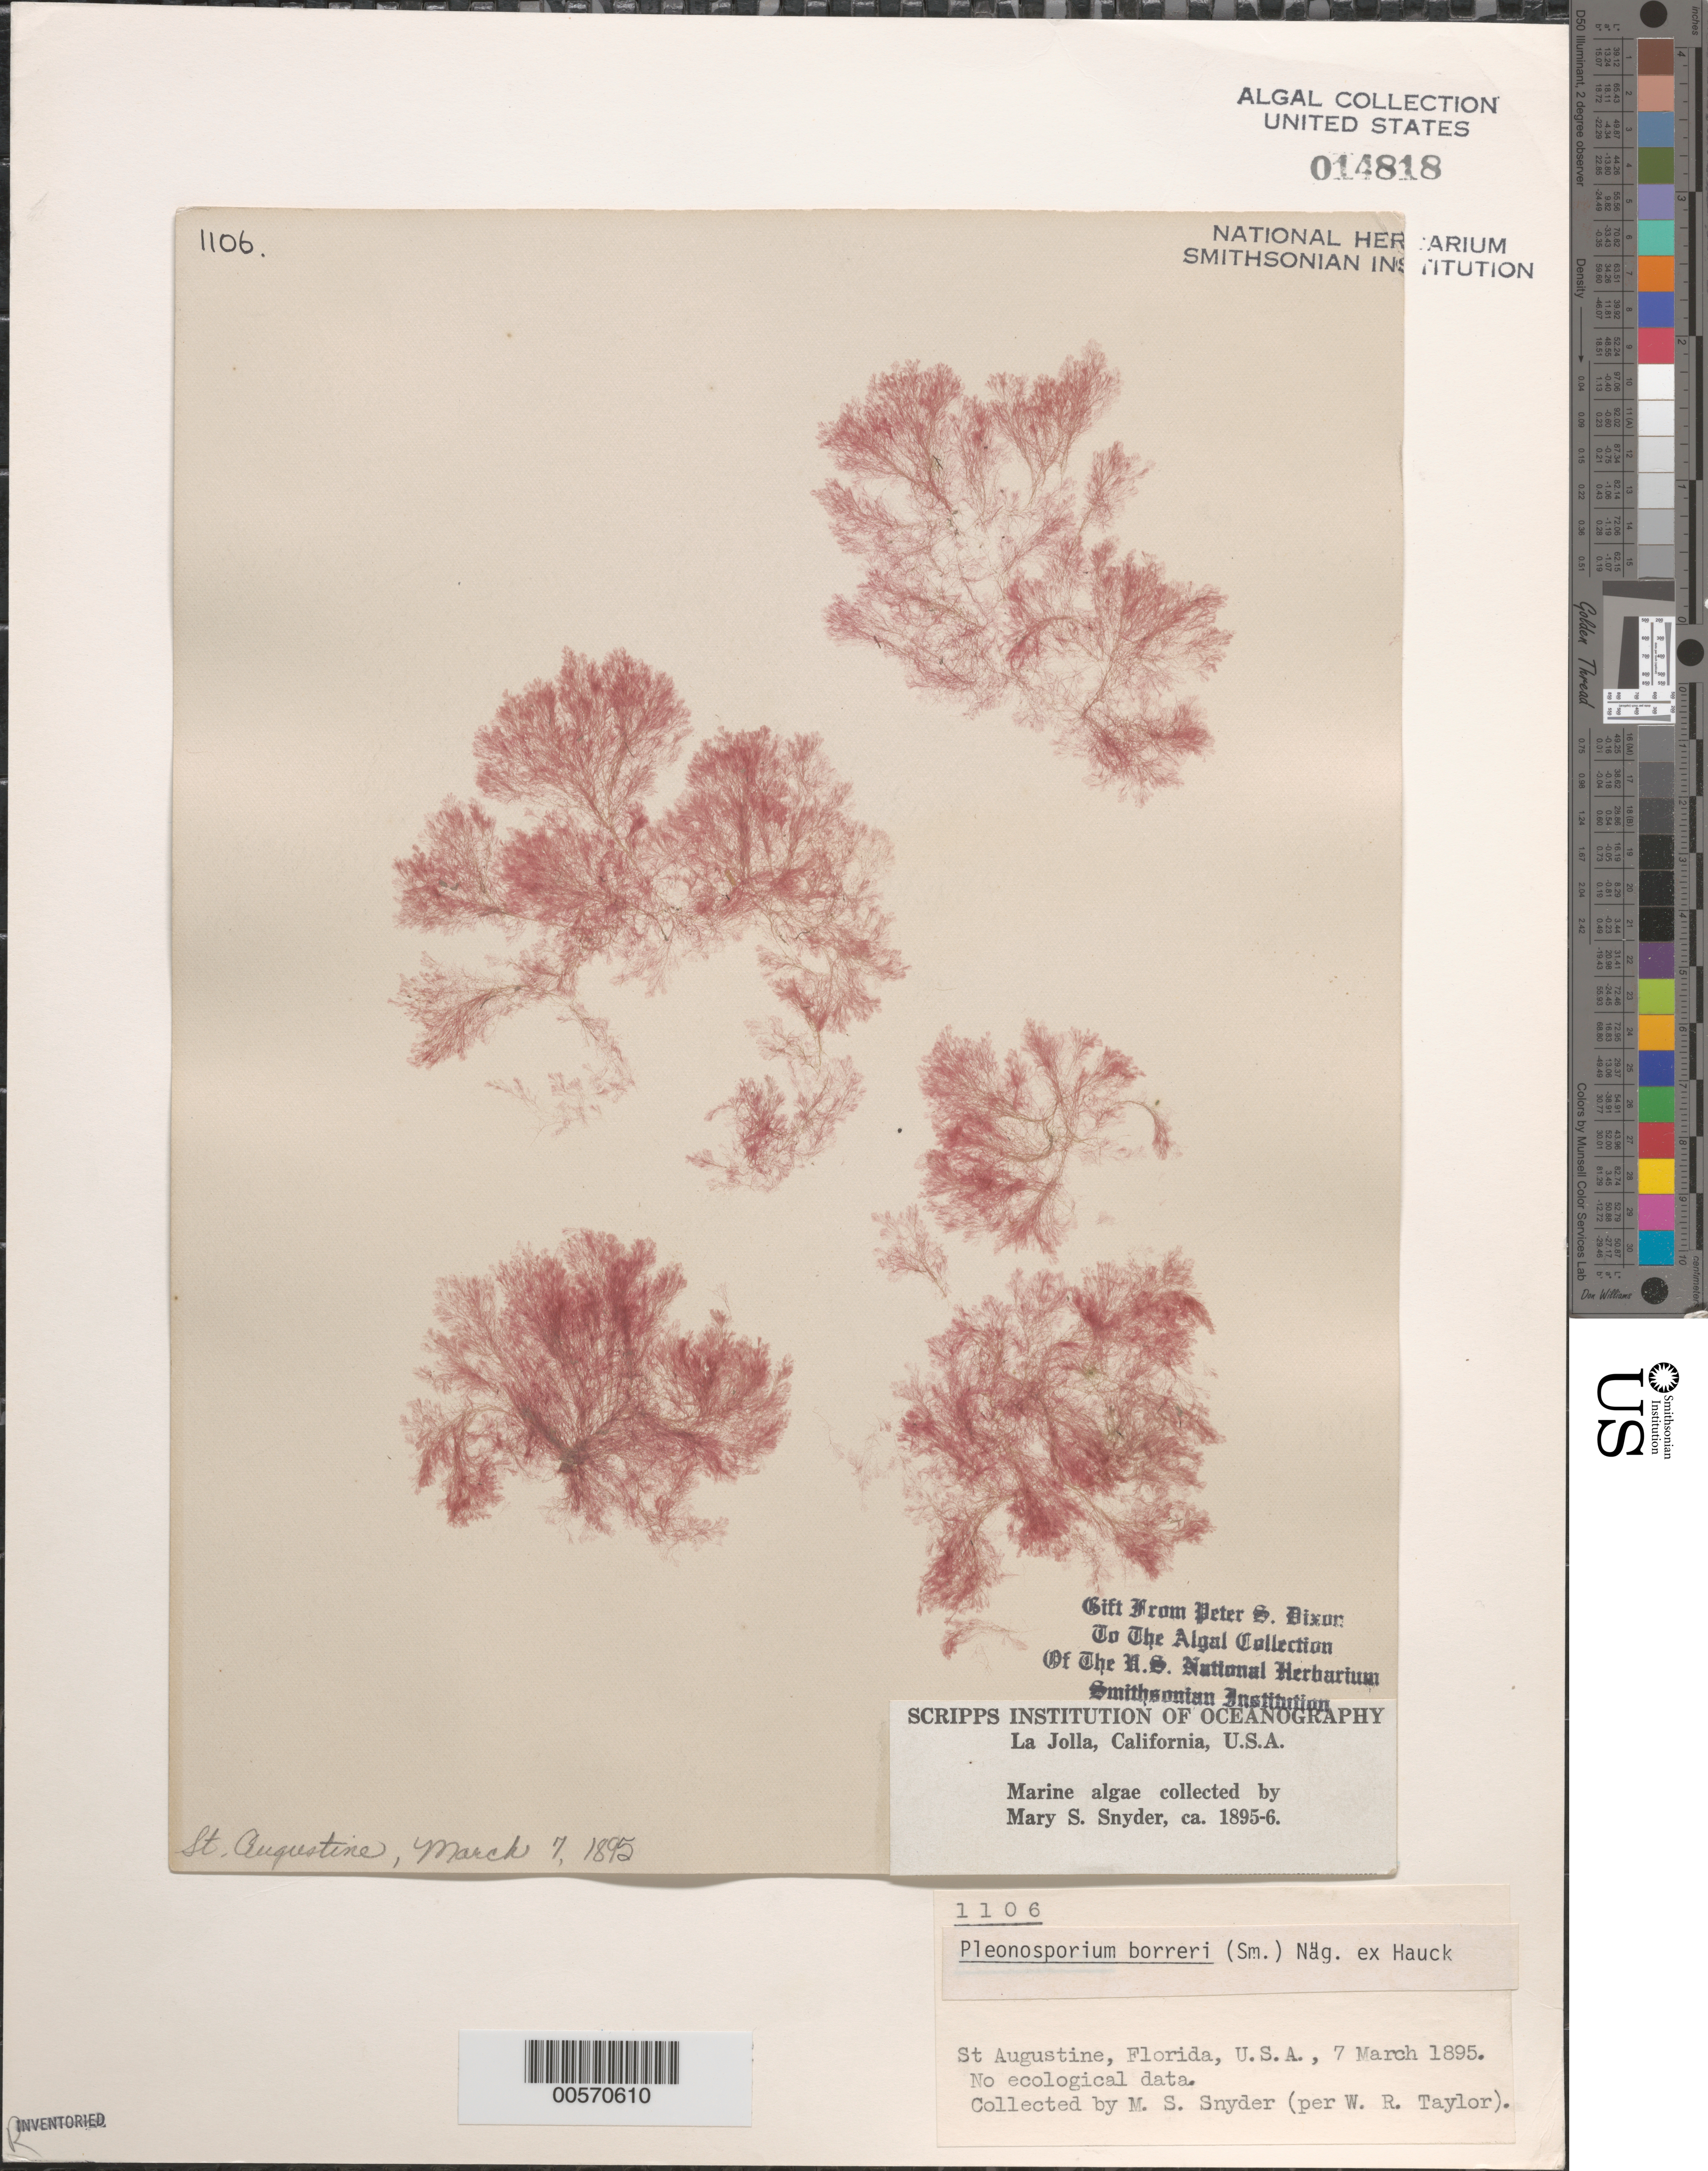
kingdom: Plantae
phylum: Rhodophyta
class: Florideophyceae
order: Ceramiales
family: Wrangeliaceae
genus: Pleonosporium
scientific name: Pleonosporium borreri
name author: (Sm.) Näg.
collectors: M. Snyder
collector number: PSD 1106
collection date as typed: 07 Mar 1895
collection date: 1895-03-07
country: United States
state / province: Florida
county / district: Saint Johns County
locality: St. Augustine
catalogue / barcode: US 14818